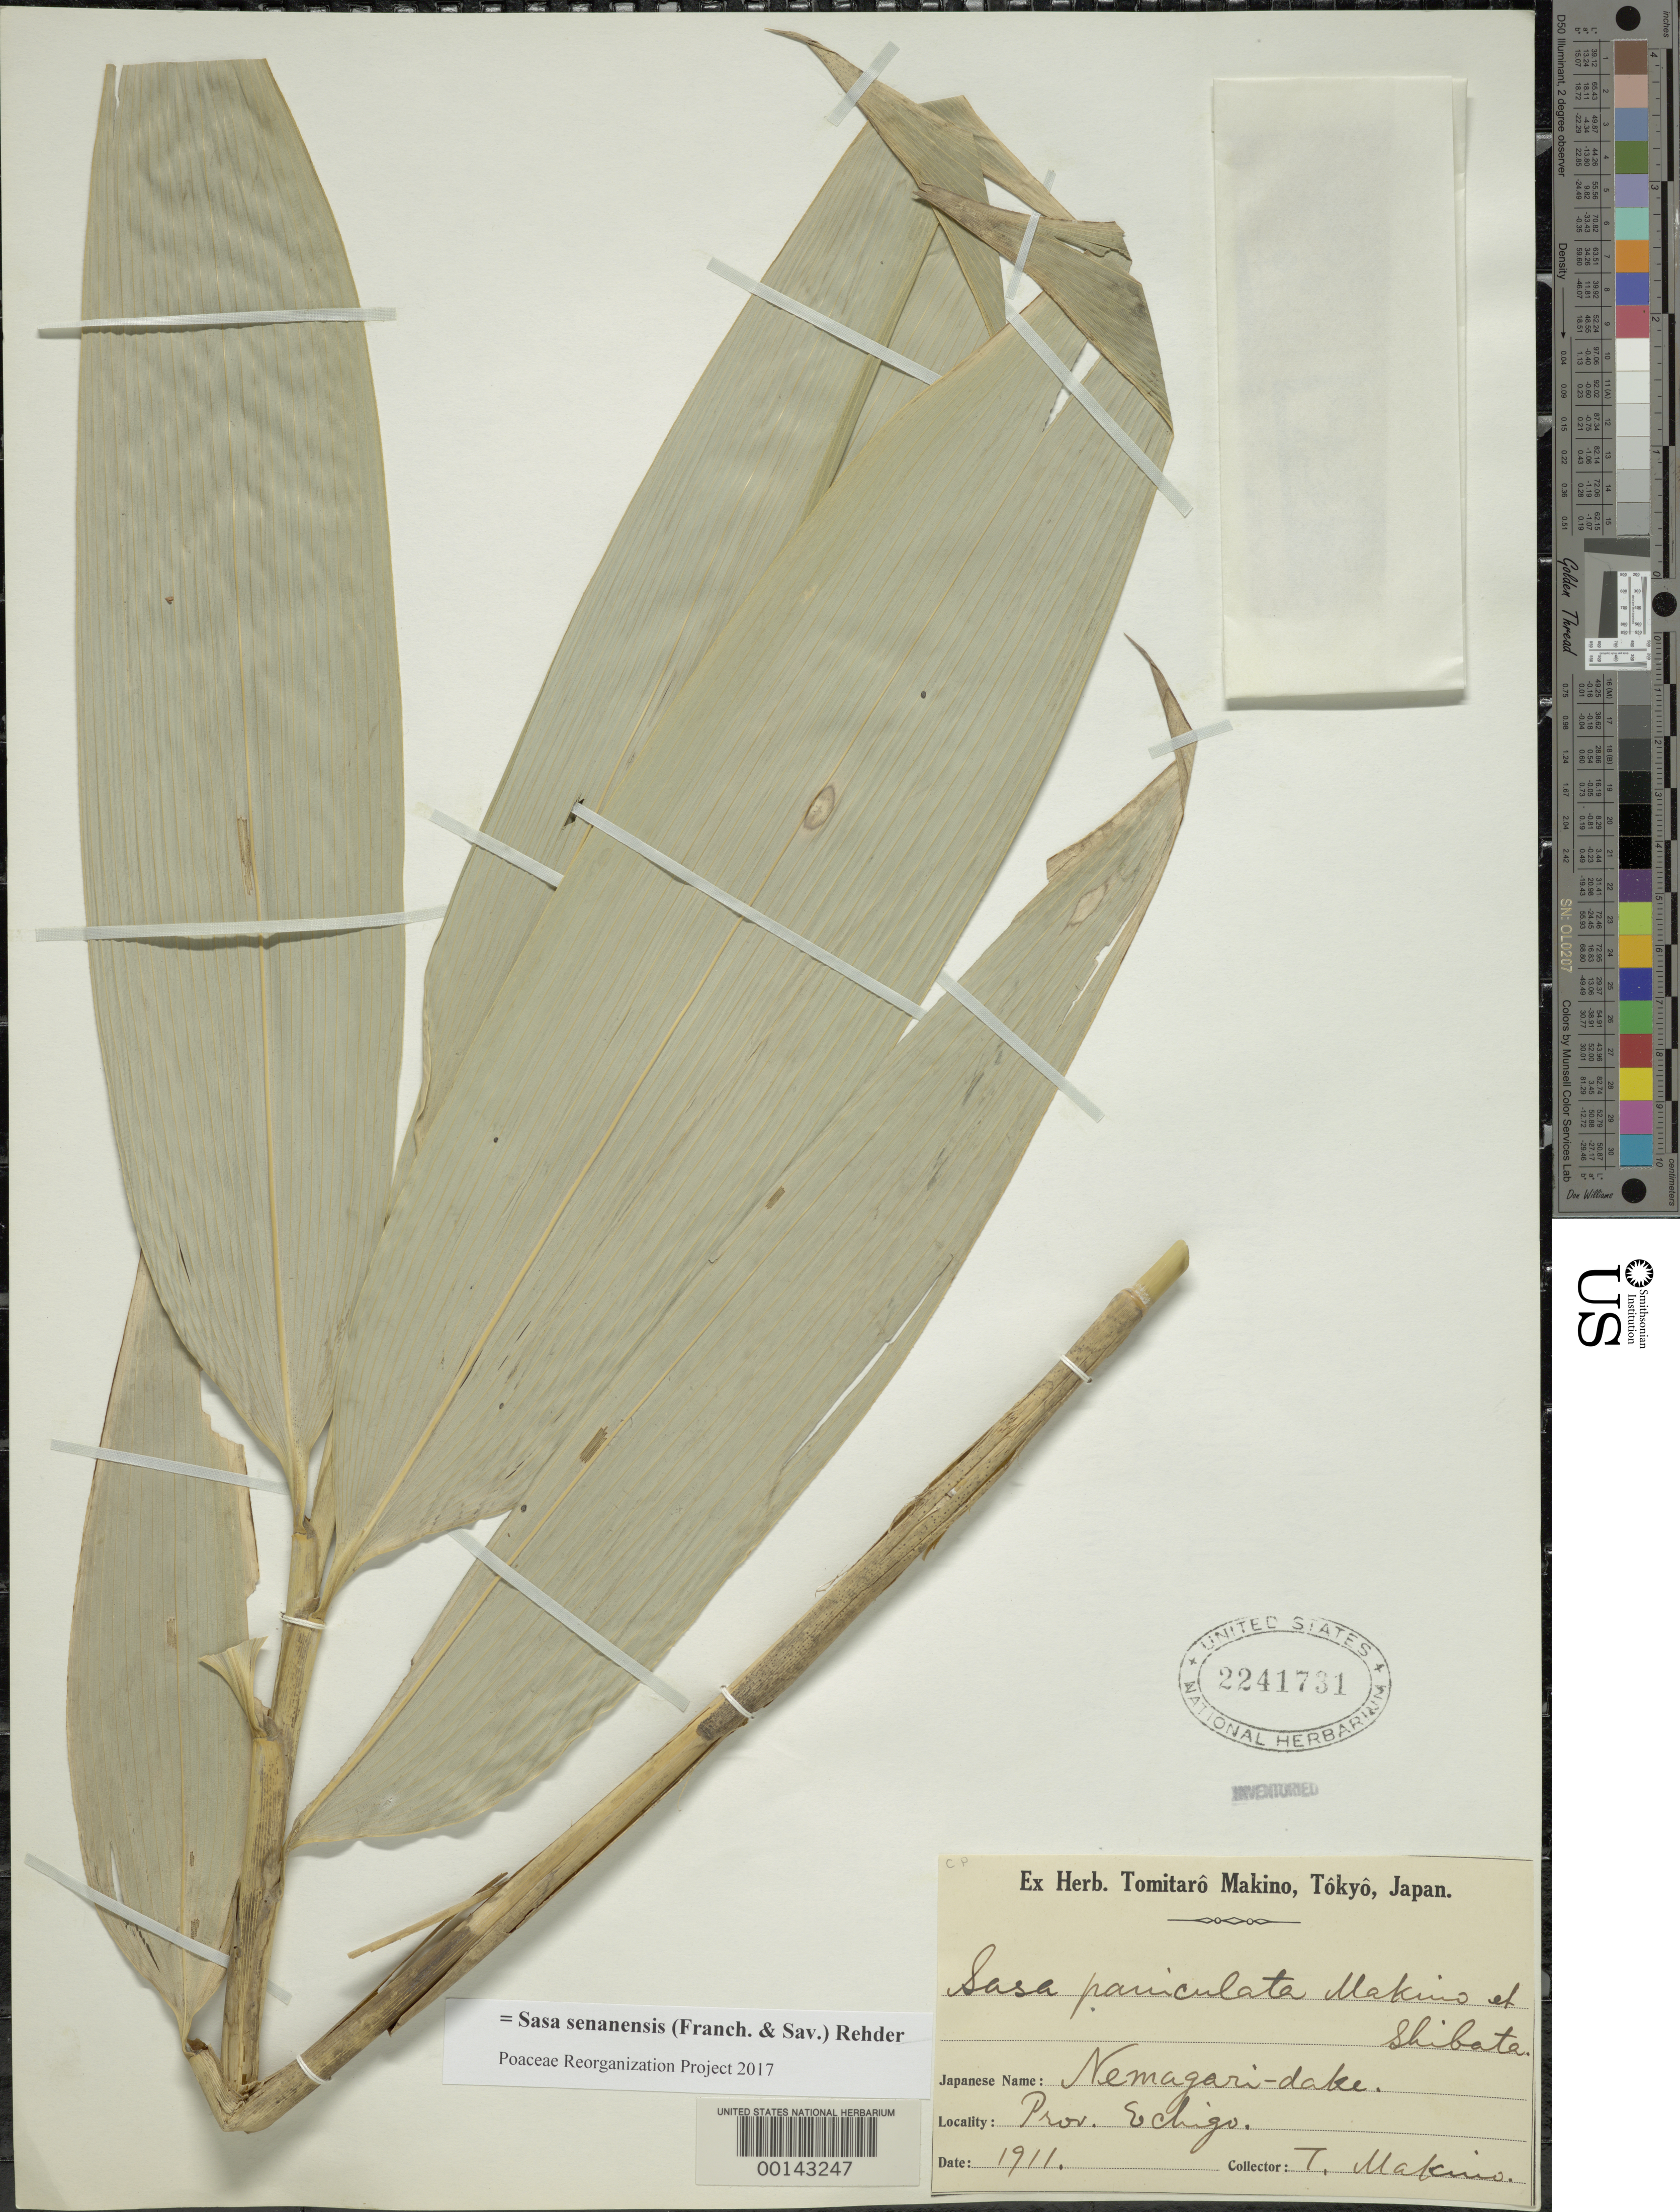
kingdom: Plantae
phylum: Tracheophyta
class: Liliopsida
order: Poales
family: Poaceae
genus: Sasa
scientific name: Sasa senanensis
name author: (Franch. & Sav.) Rehder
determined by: Poaceae Reorganization Project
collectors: T. Makino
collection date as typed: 1911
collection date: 1911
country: Japan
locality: Echigo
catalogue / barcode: US 2241731